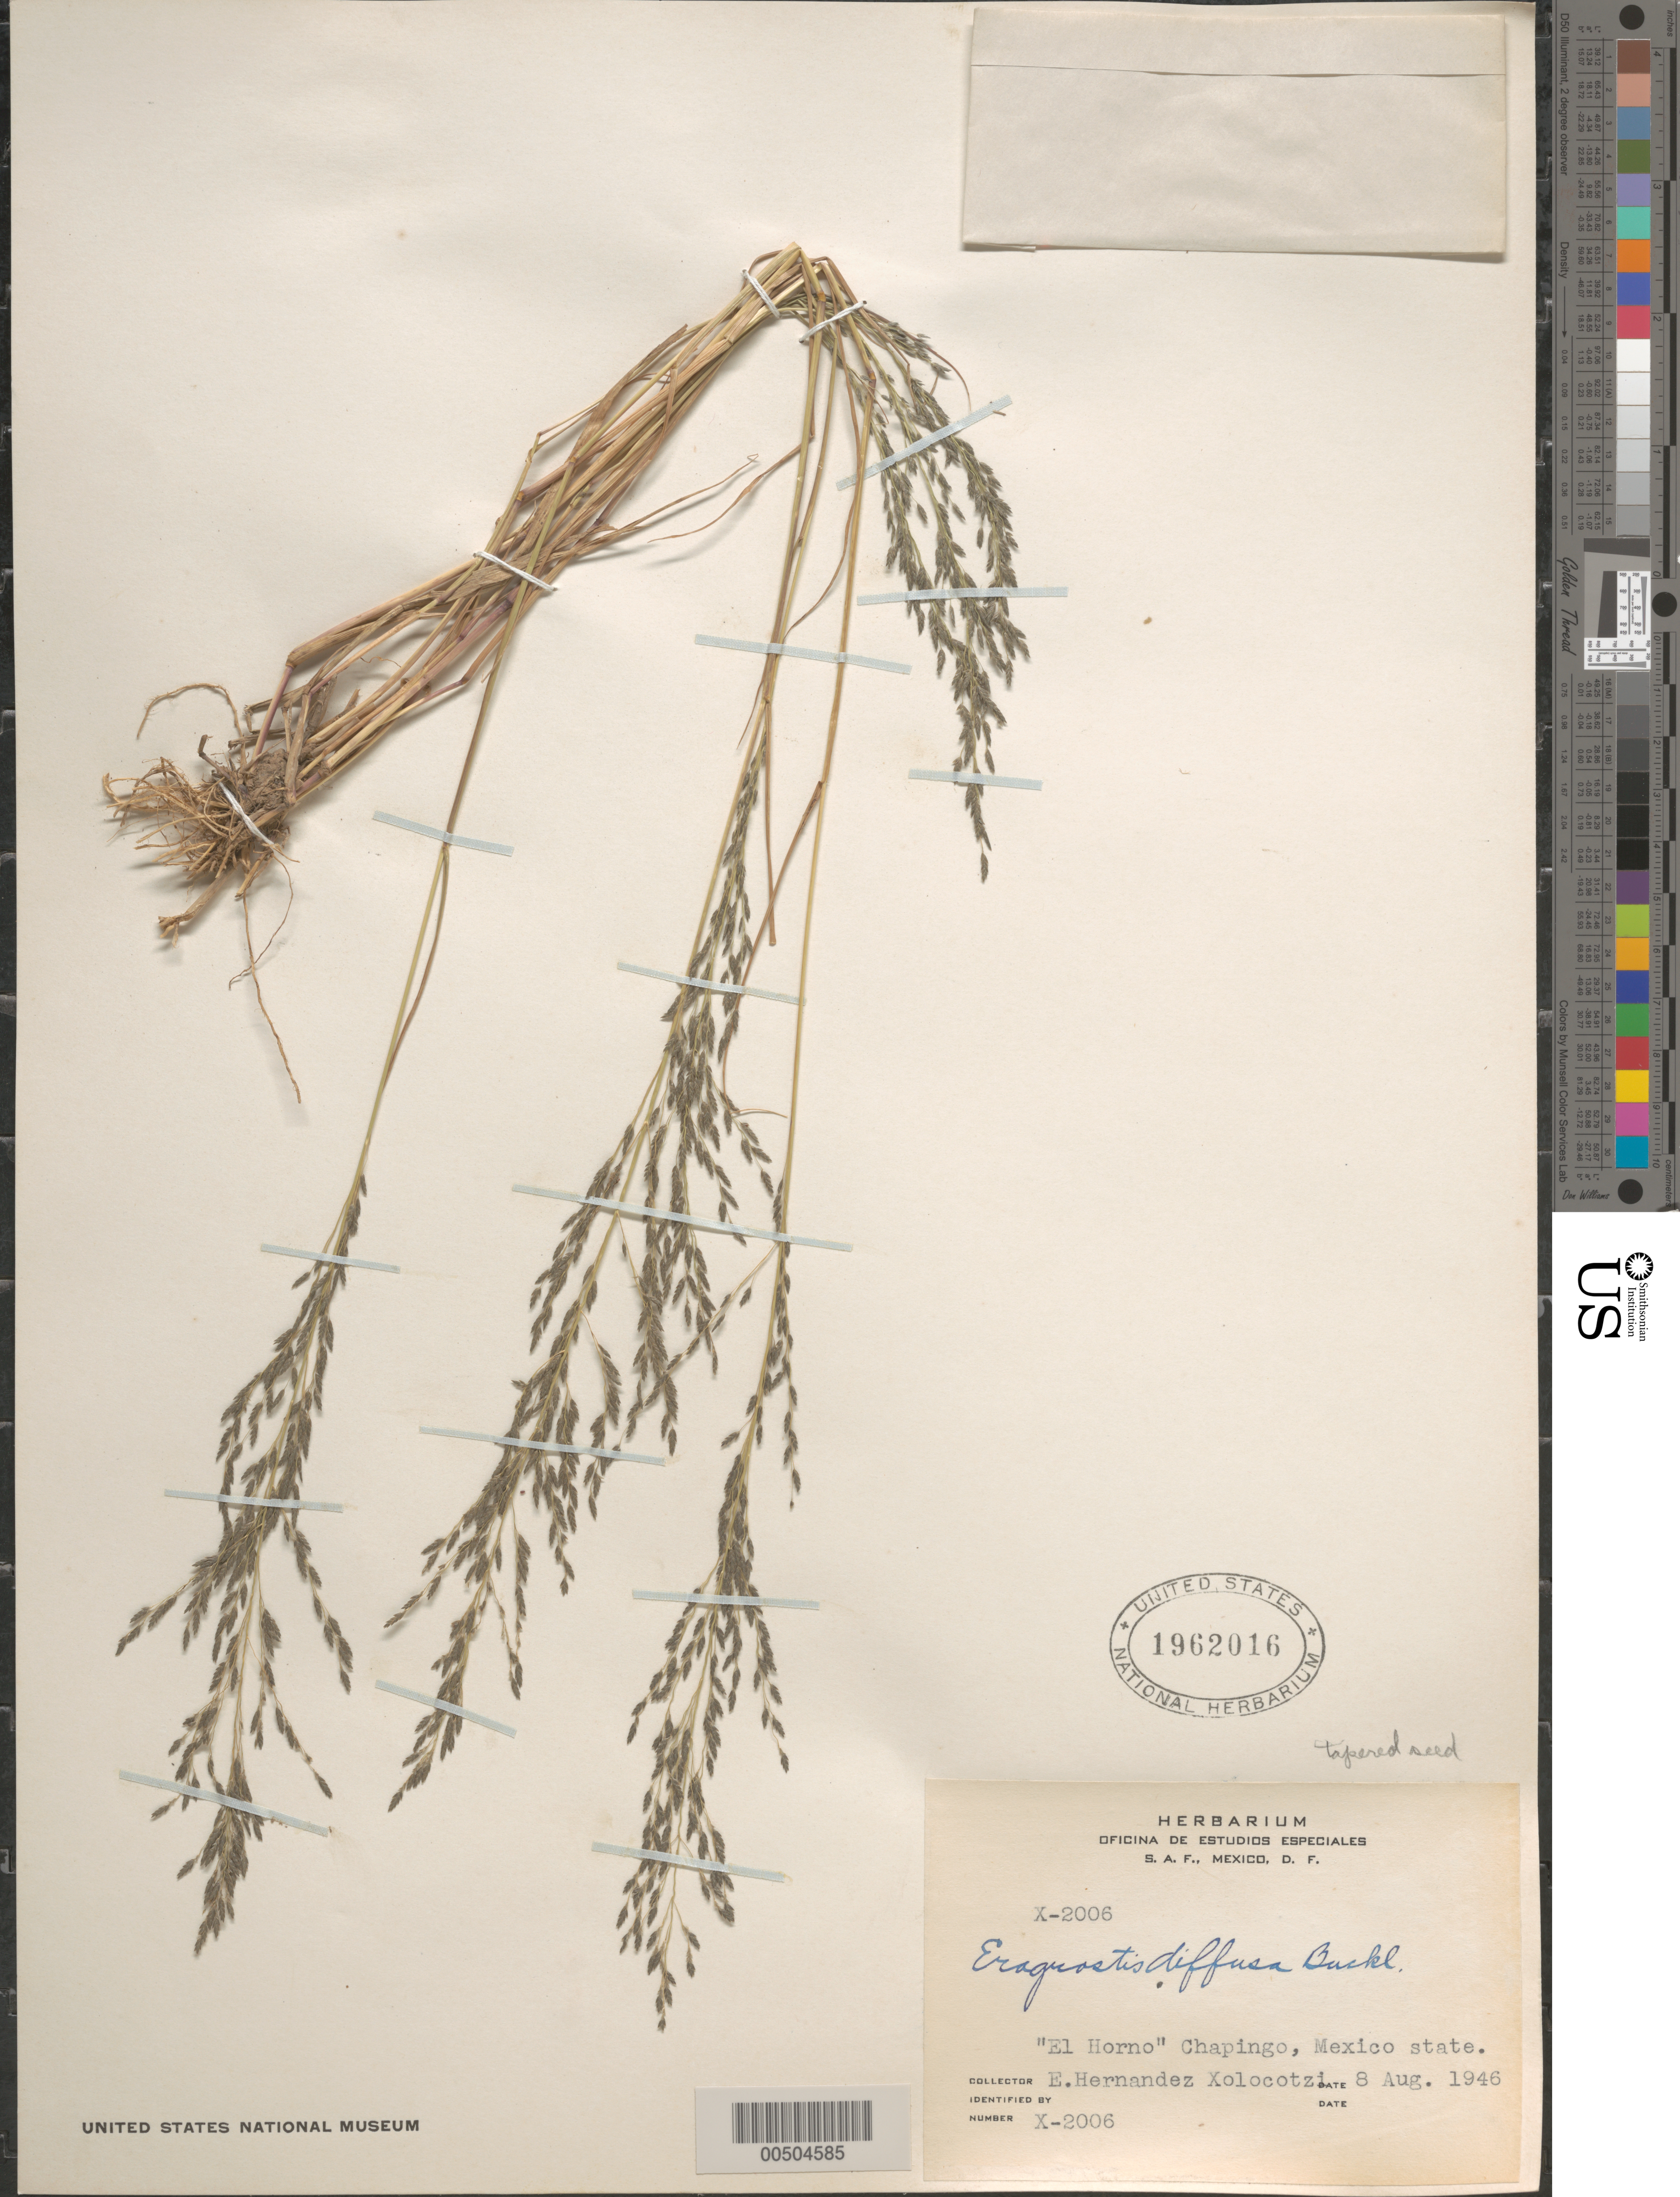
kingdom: Plantae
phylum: Tracheophyta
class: Liliopsida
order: Poales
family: Poaceae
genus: Eragrostis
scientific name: Eragrostis pectinacea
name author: (Michx.) Nees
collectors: E. I. Hernández-X.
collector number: X-2006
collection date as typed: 8 Aug 1946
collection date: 1946-08-08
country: Mexico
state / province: México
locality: El Horno Chapingo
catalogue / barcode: US 1962016